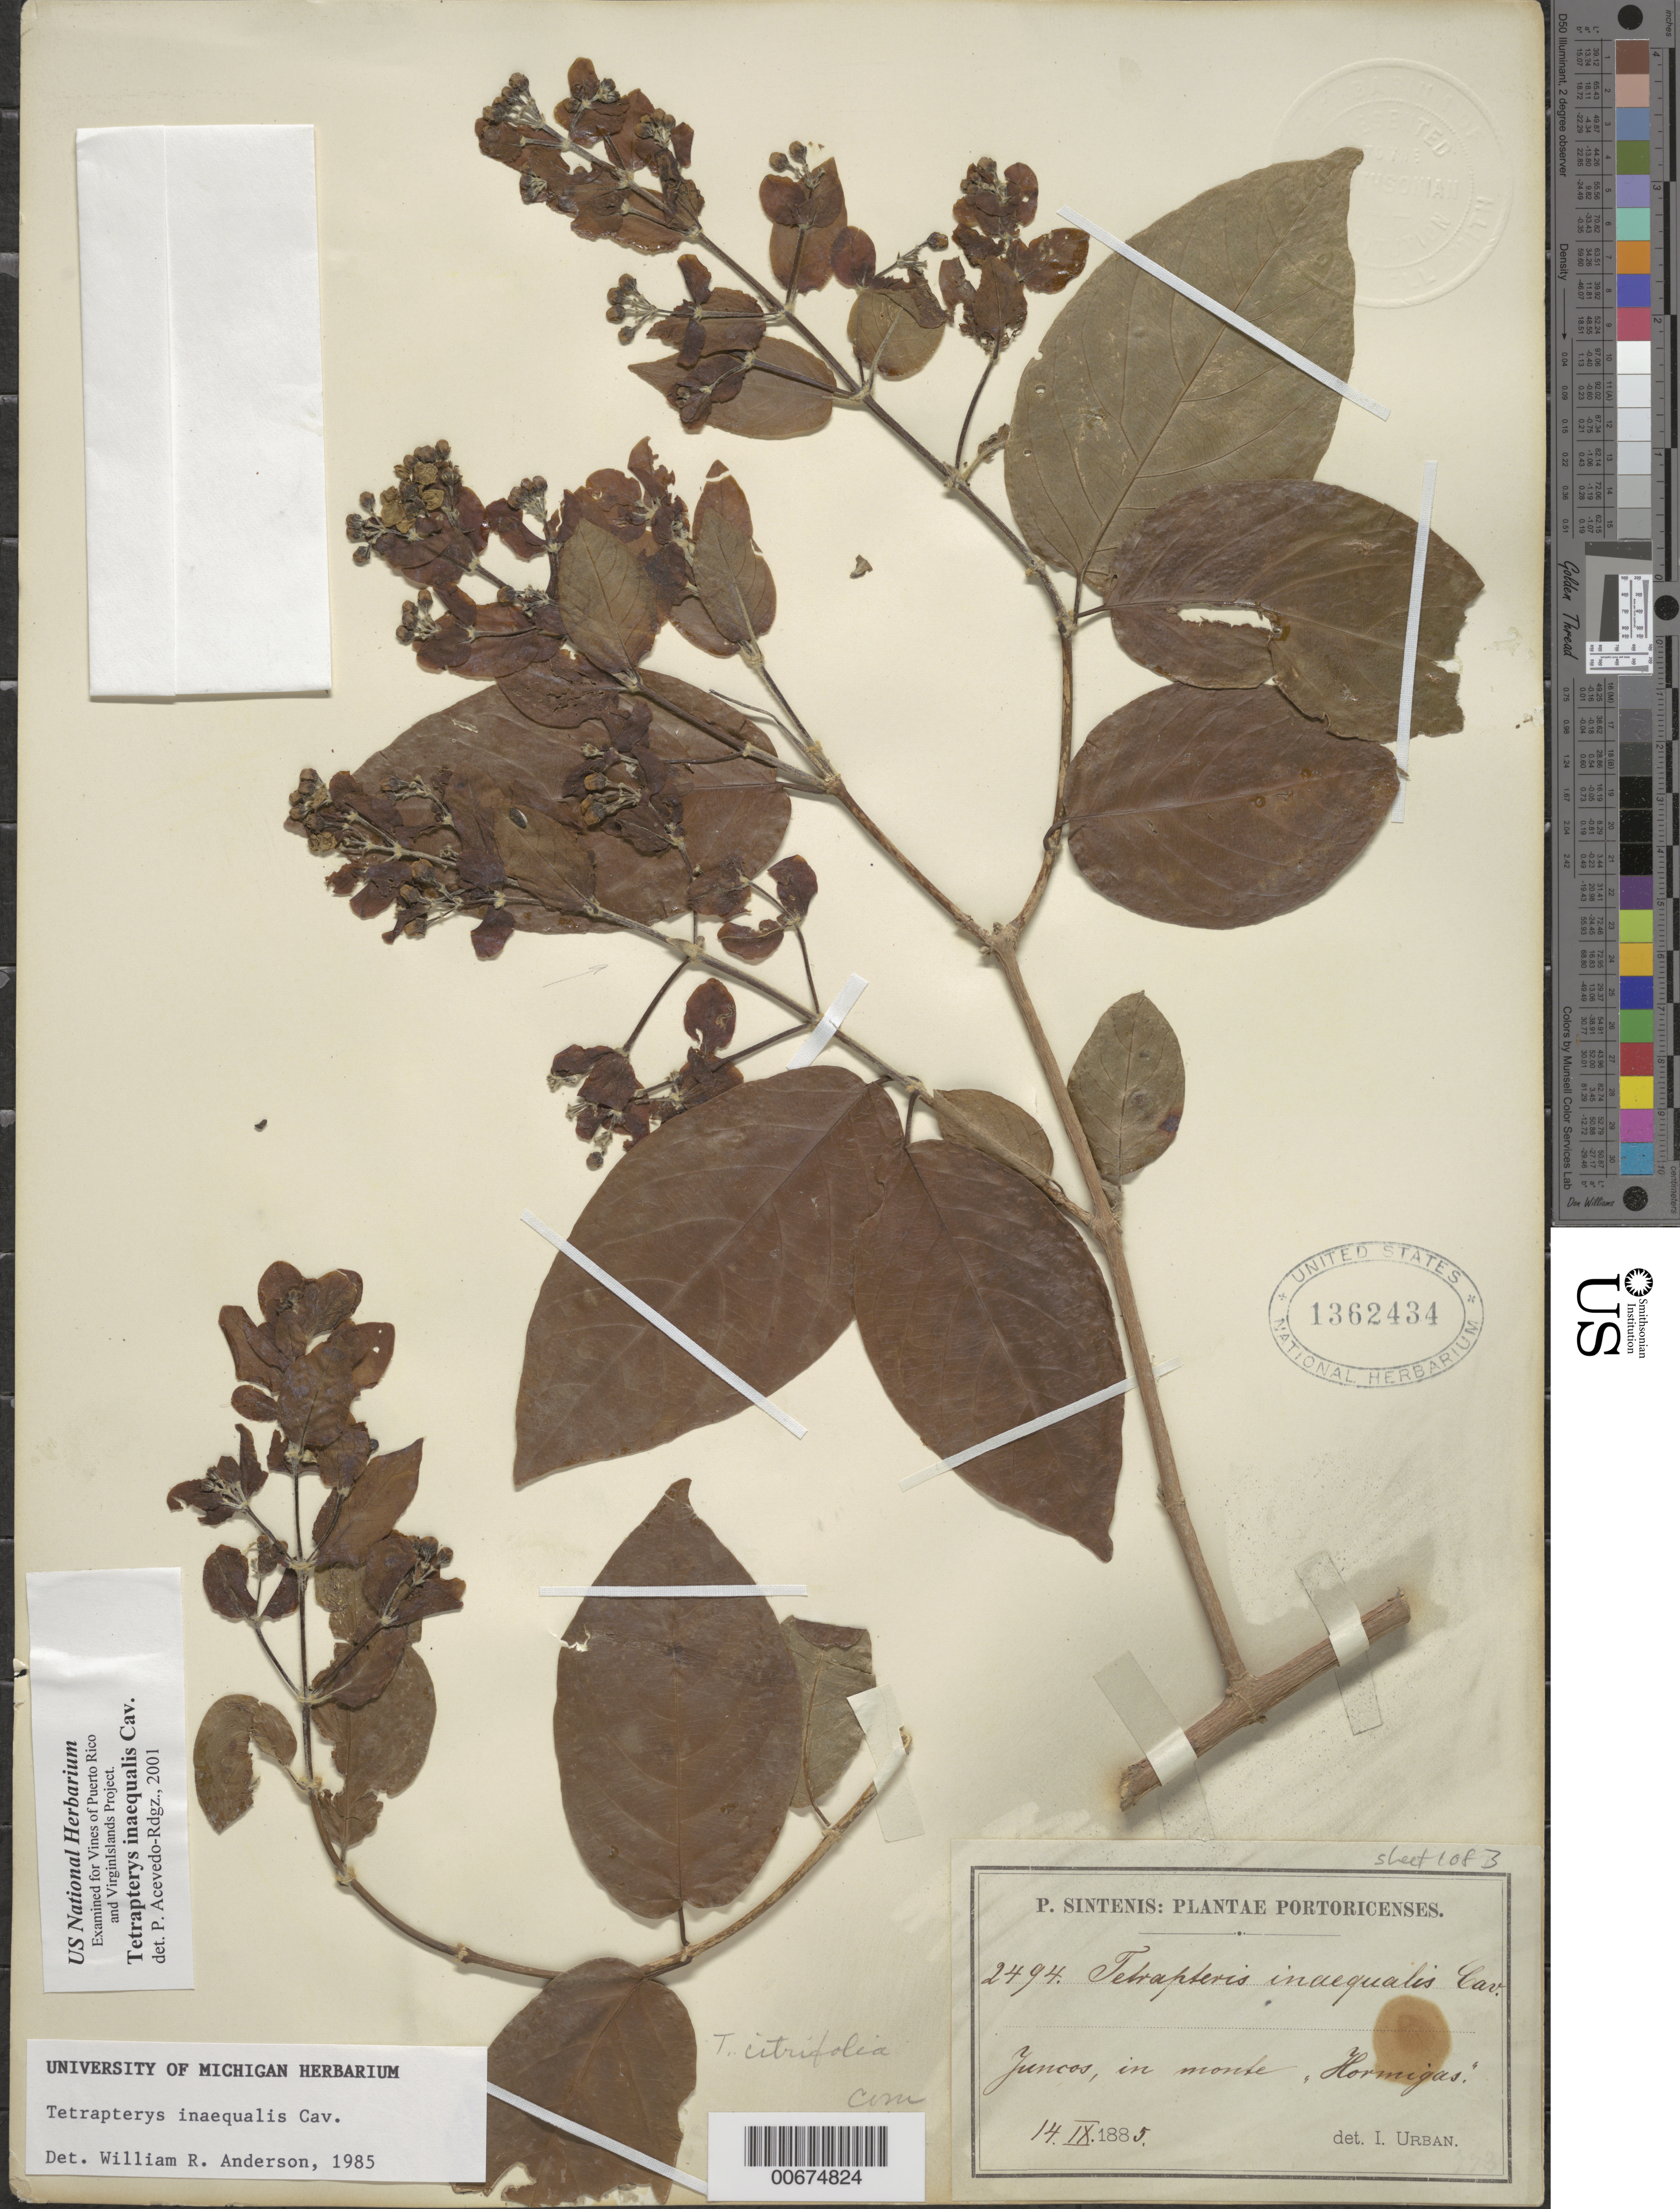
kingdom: Plantae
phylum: Tracheophyta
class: Magnoliopsida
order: Malpighiales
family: Malpighiaceae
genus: Tetrapterys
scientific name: Tetrapterys inaequalis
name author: Cav.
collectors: P. Sintenis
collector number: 2494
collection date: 1885-09-14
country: Puerto Rico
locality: Portoricenses. Juncos, in monte "Hormigas".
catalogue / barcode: US 1362434